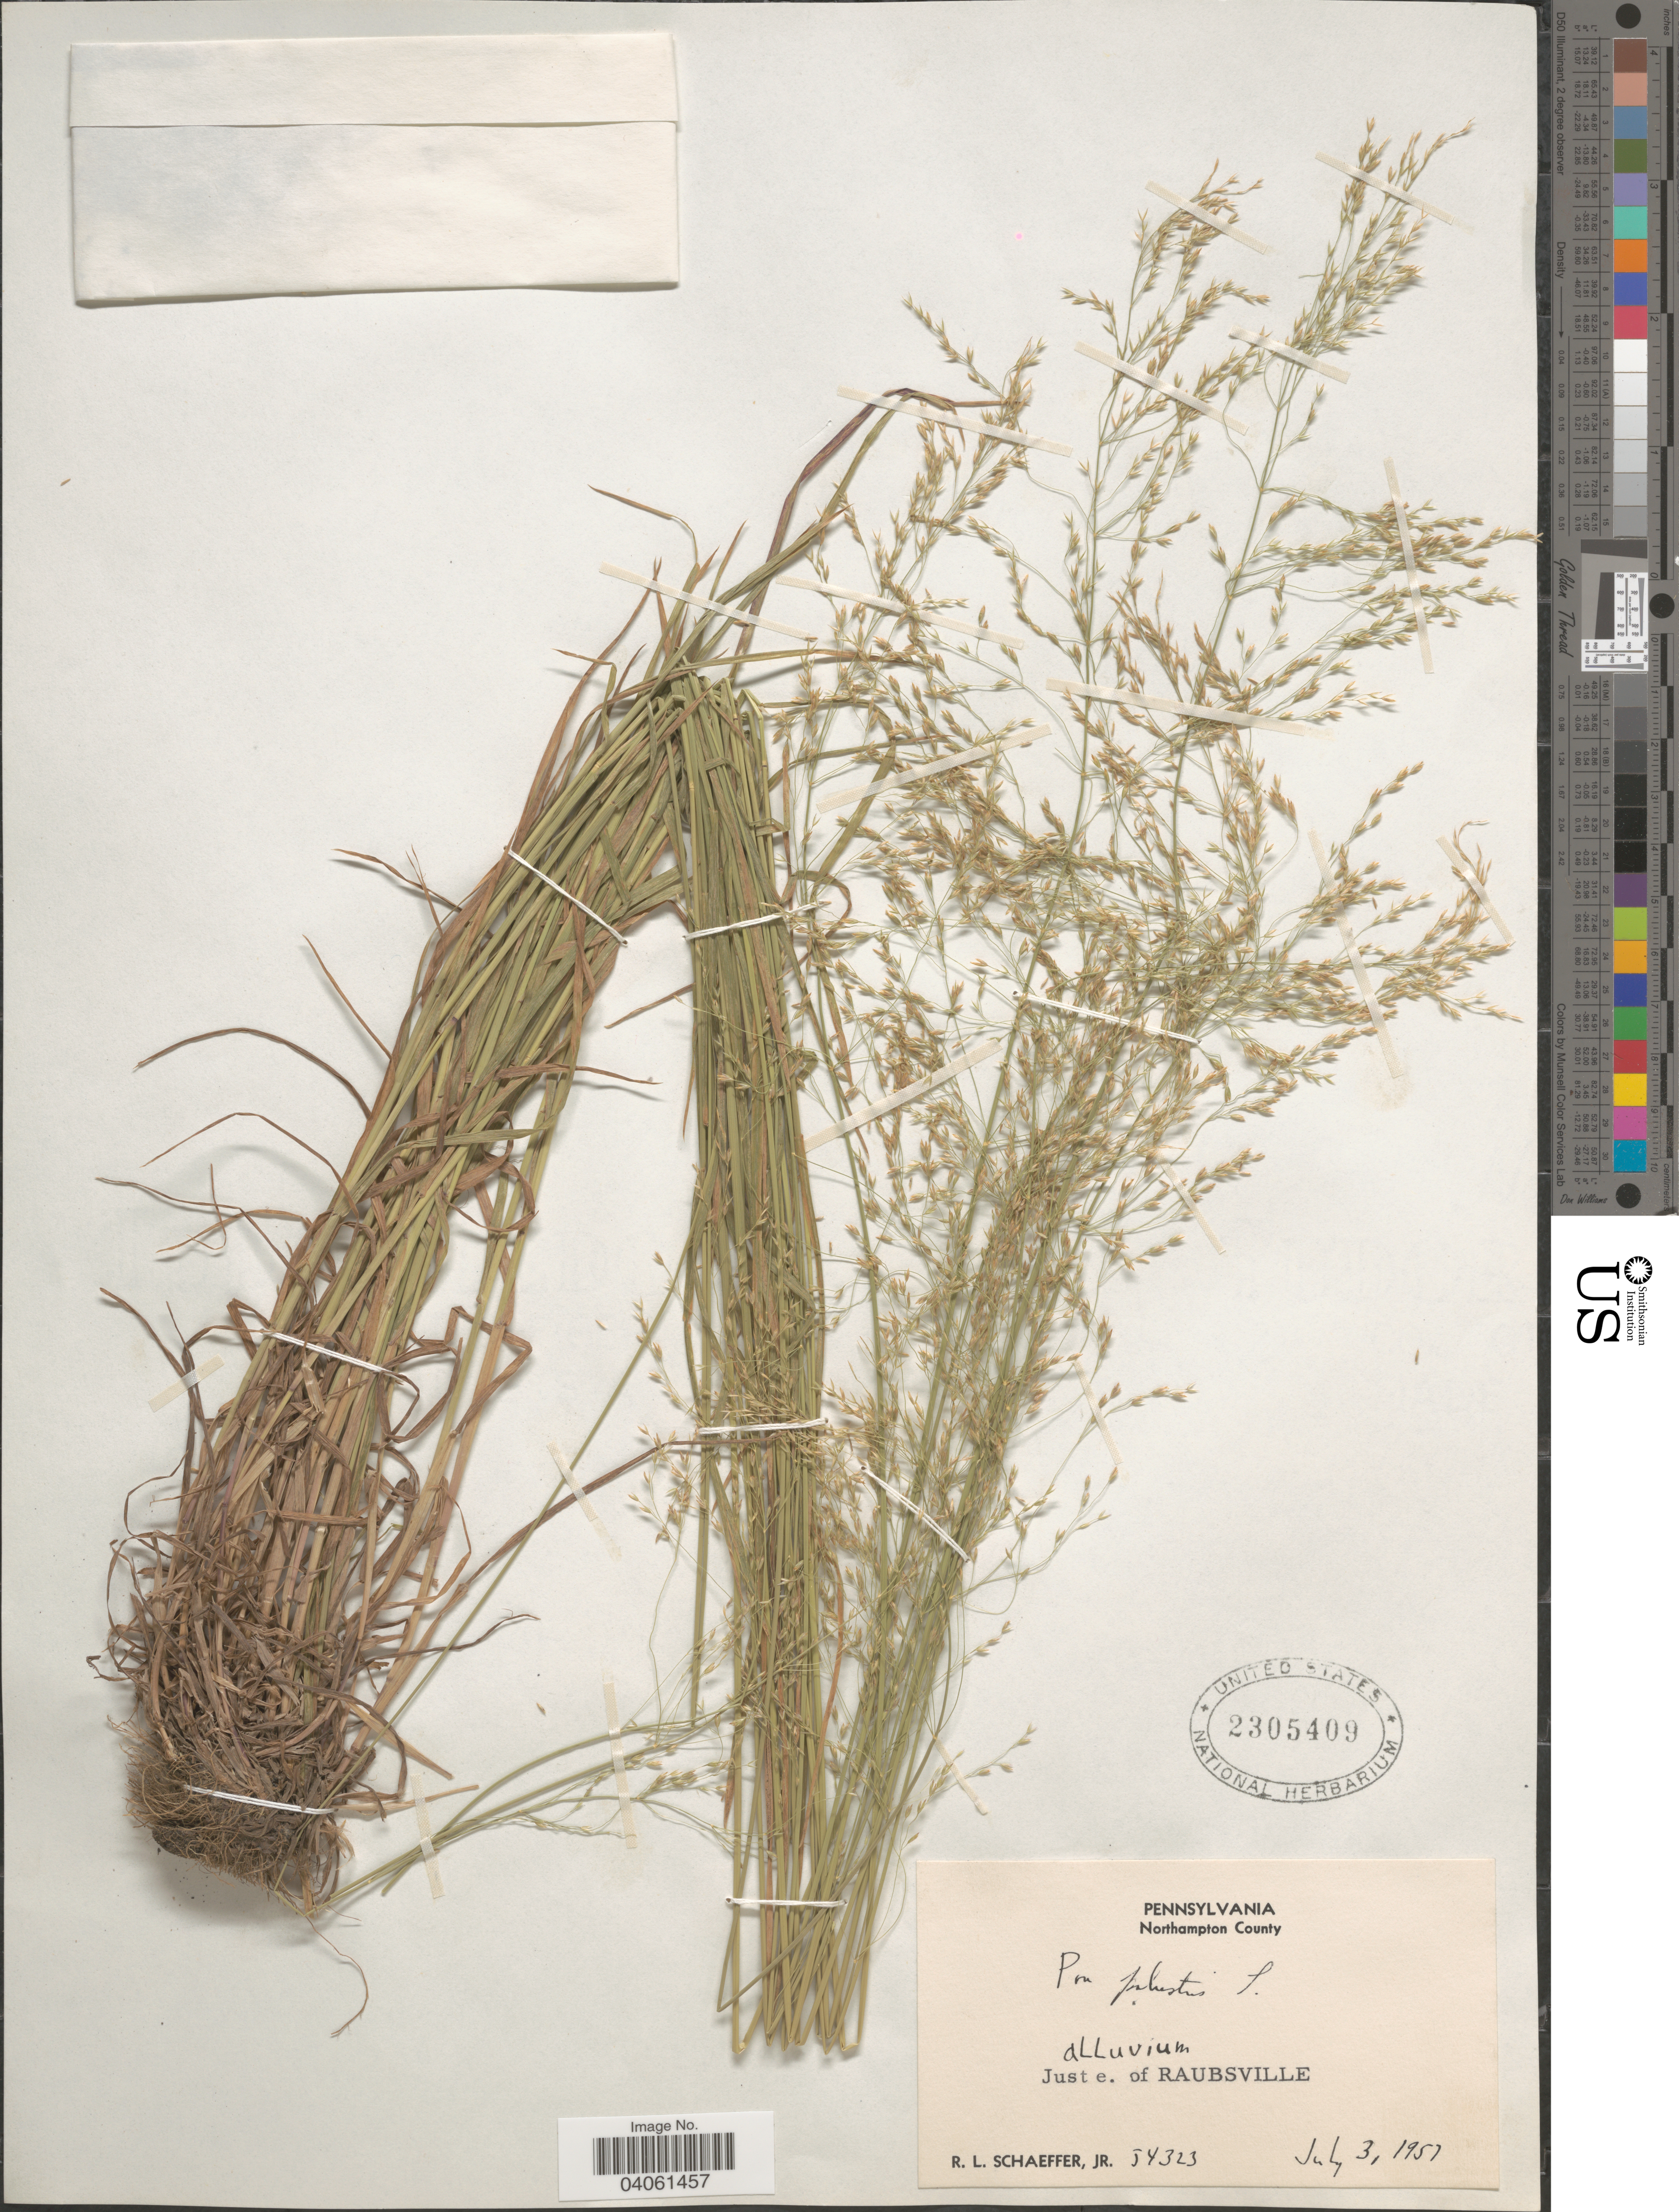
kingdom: Plantae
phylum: Tracheophyta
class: Liliopsida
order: Poales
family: Poaceae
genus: Poa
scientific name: Poa palustris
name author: L.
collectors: R. L. Schaeffer Jr.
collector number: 54323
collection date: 1957-07-03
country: United States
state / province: Pennsylvania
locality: Northampton County. Just e. of Raubsville.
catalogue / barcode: US 2305409